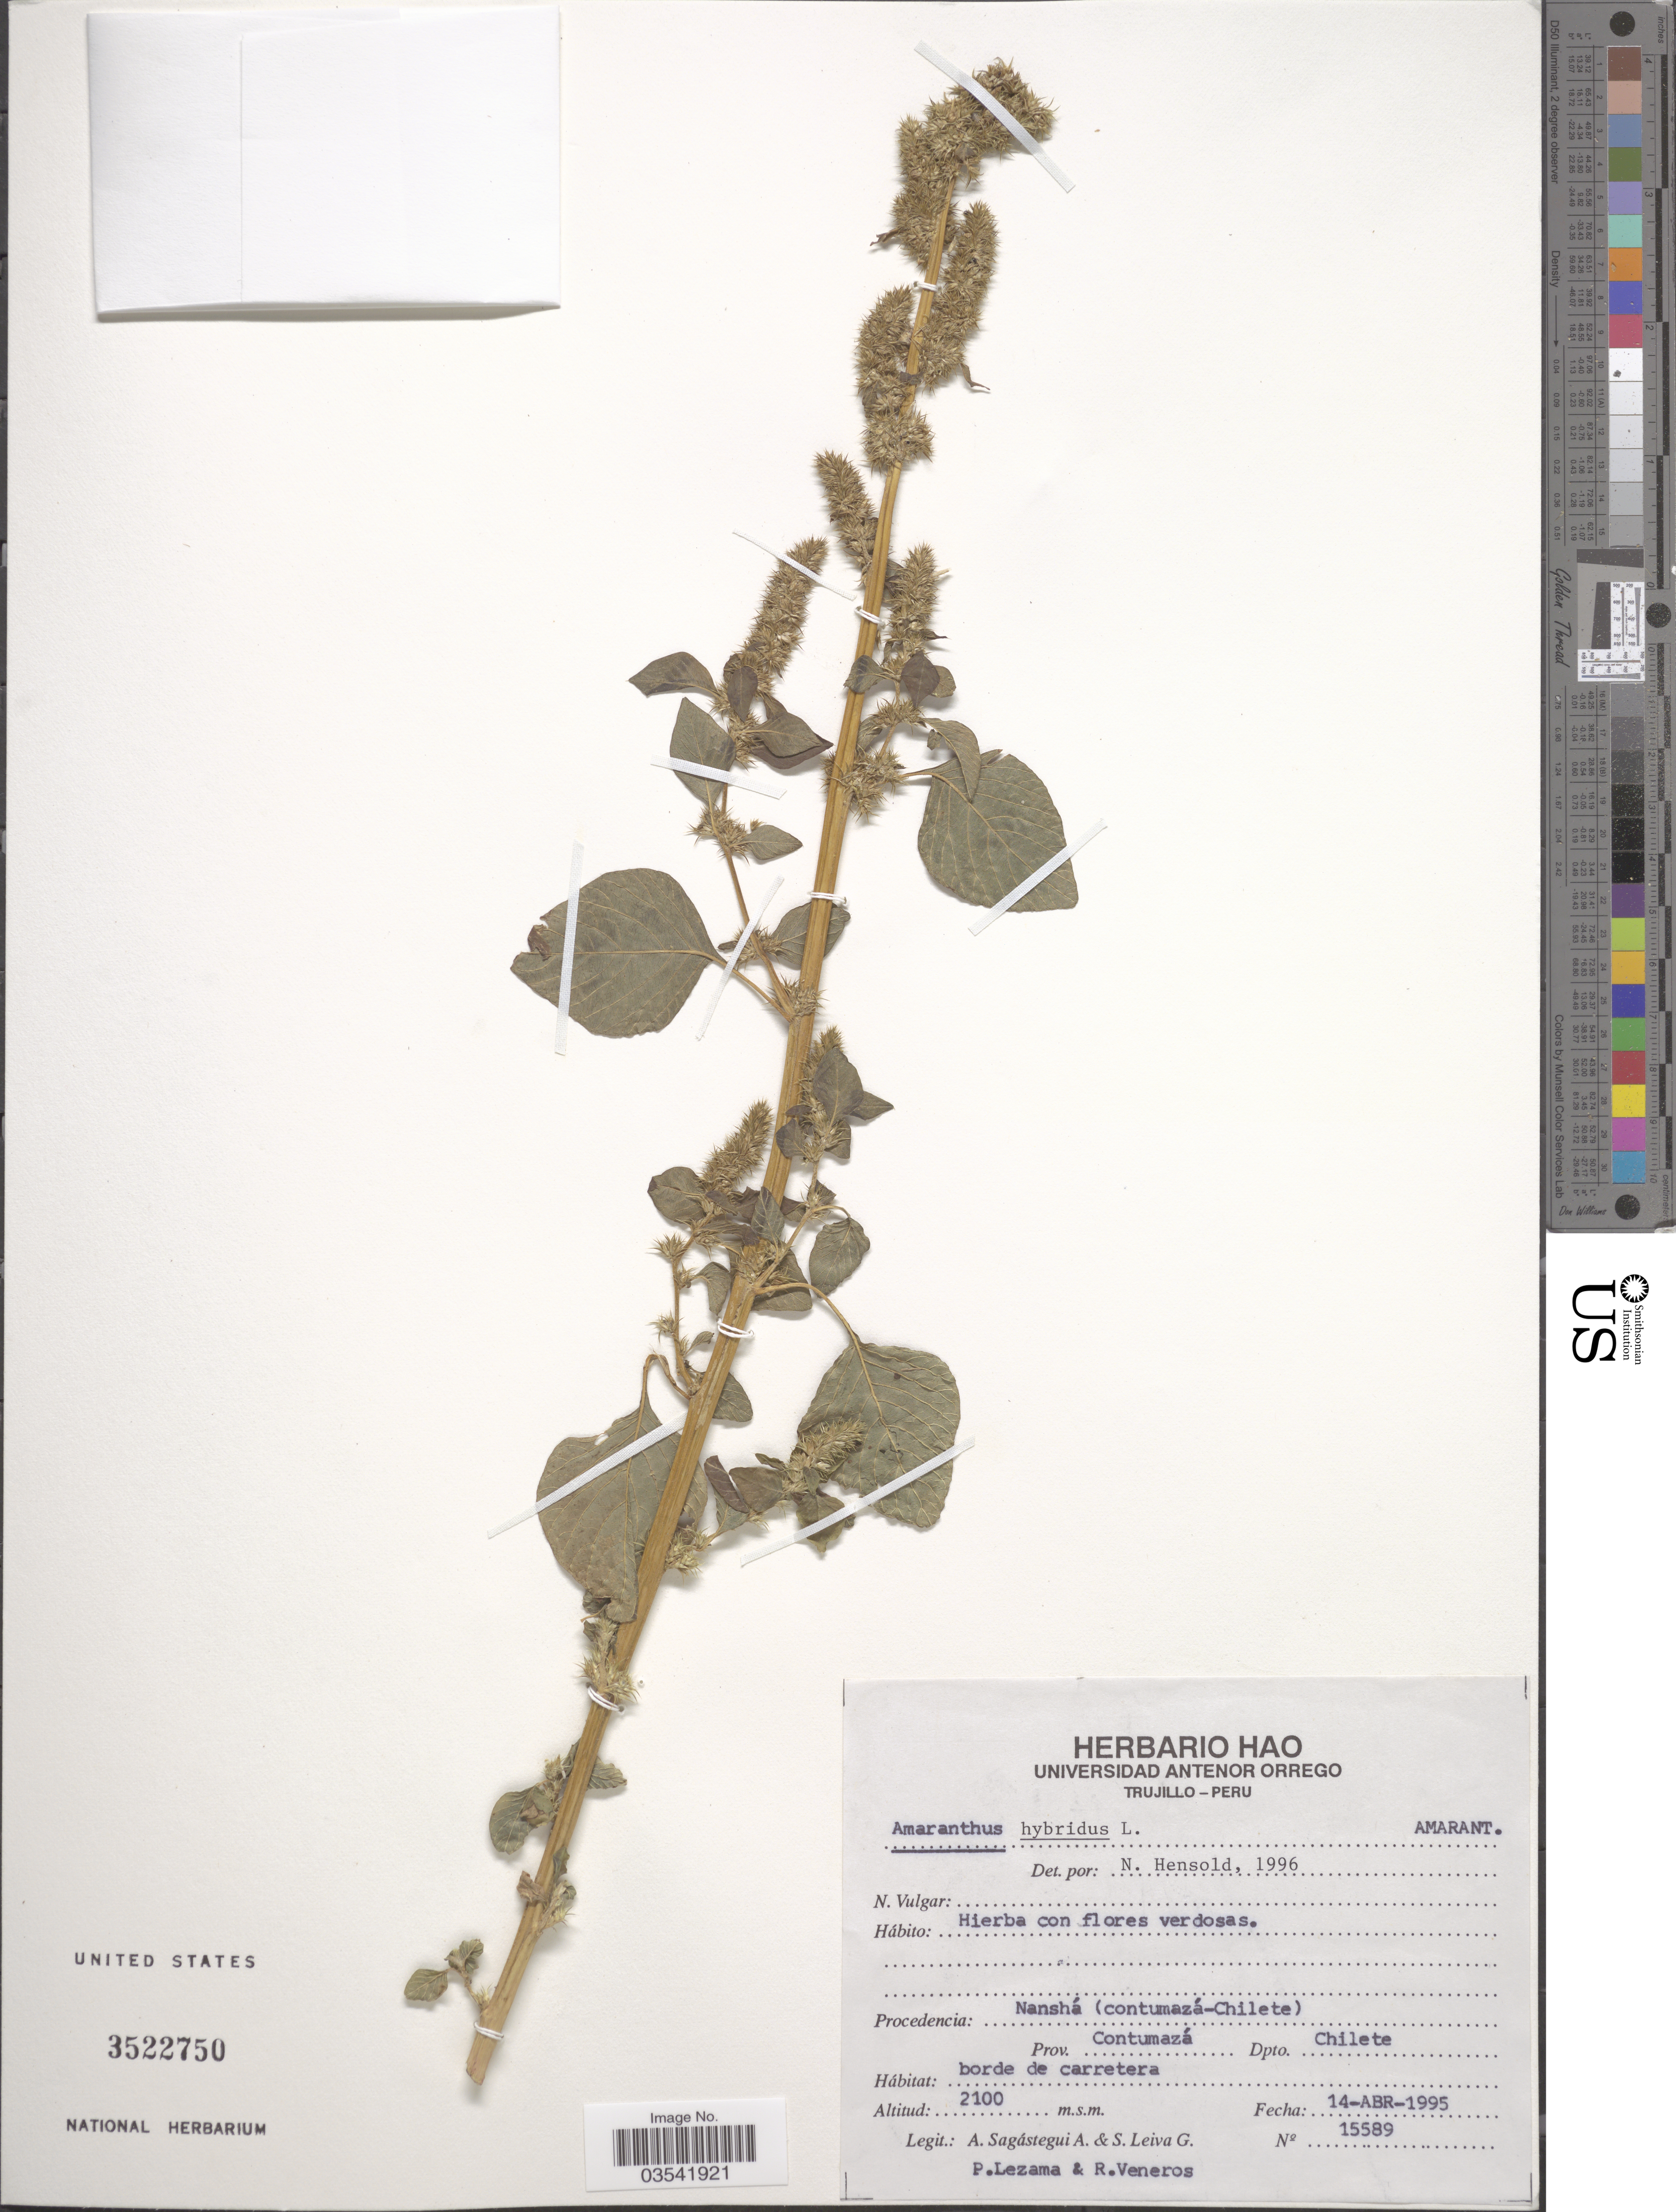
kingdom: Plantae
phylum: Tracheophyta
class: Magnoliopsida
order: Caryophyllales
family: Amaranthaceae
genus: Amaranthus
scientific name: Amaranthus hybridus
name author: L.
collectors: A. Sagástegui A., S. Leiva G., P. Lezama & R. Veneros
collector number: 15589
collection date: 1995-04-14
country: Peru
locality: Procedencia: Nanshá (contumazá-Chilete). Prov. Contumazá. Dpto. Chilete.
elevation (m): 2100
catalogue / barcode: US 3522750